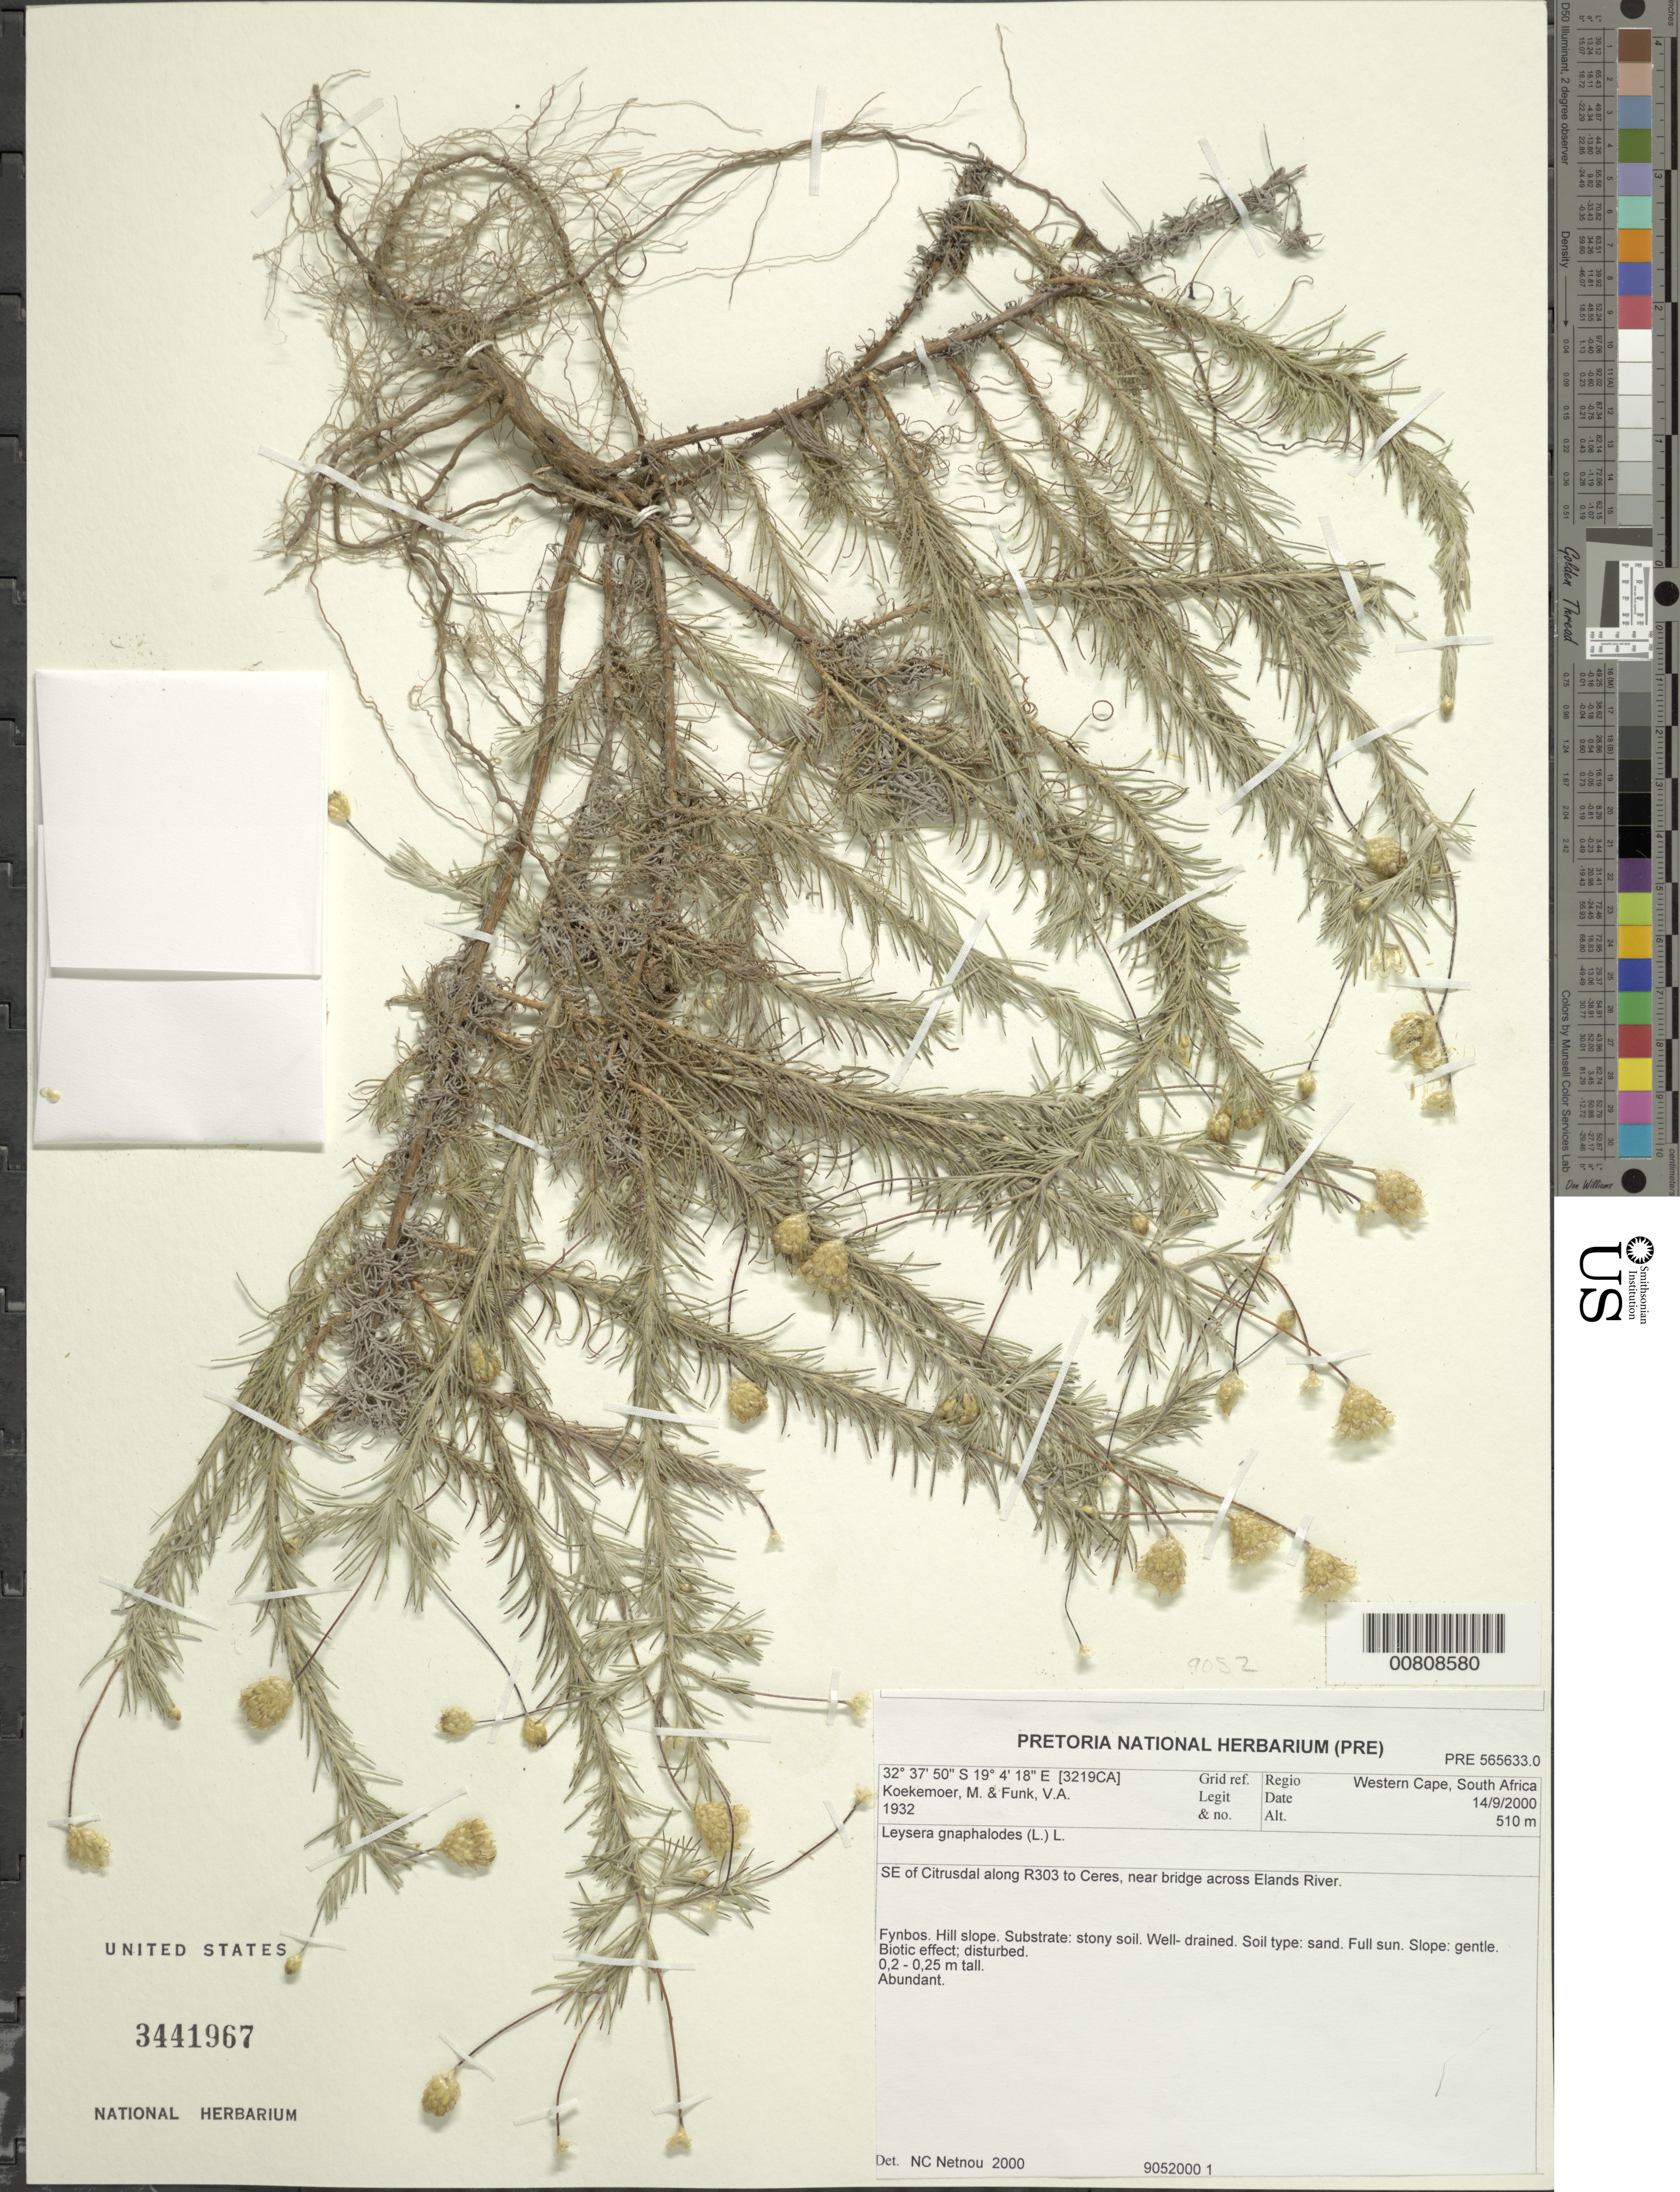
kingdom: Plantae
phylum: Tracheophyta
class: Magnoliopsida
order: Asterales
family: Asteraceae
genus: Leysera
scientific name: Leysera gnaphalodes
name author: (L.) L.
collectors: M. Koekemoer & V. Funk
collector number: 1932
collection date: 2000-09-14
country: South Africa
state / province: Western Cape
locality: SE of Citrusdal along R303 to Ceres, near bridge across Elands River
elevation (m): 510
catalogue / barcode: US 3441967